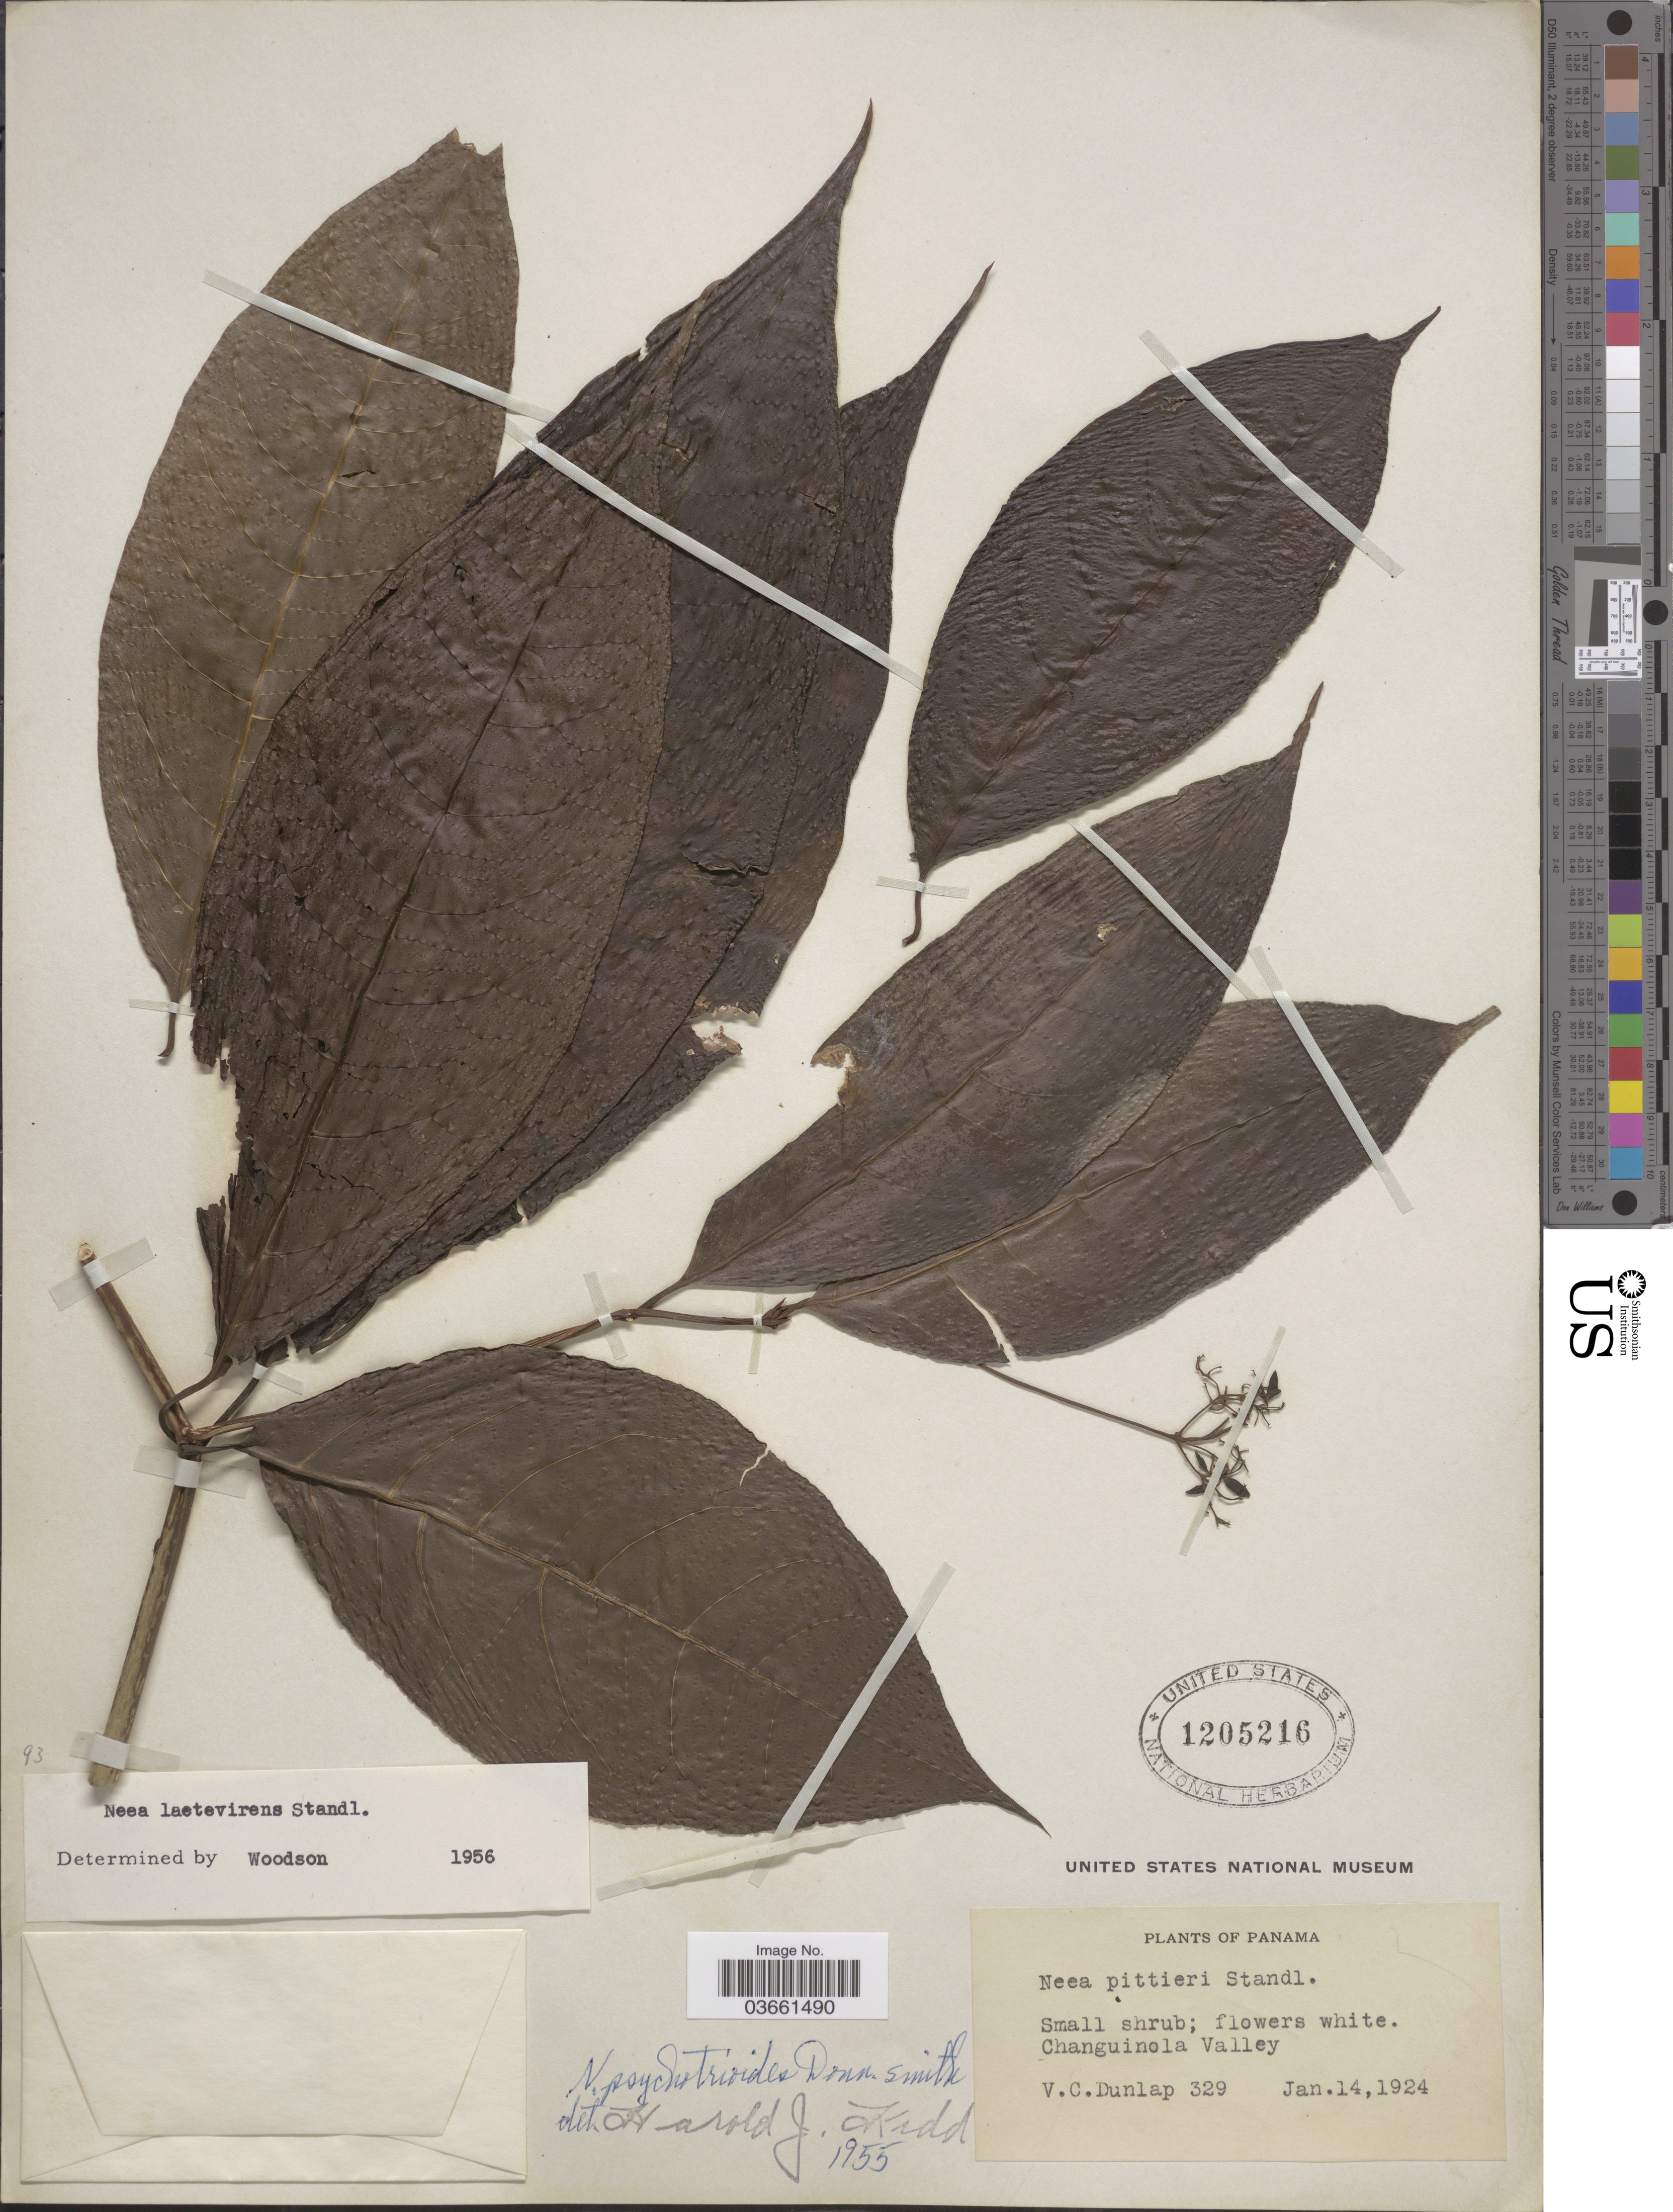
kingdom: Plantae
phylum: Tracheophyta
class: Magnoliopsida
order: Caryophyllales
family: Nyctaginaceae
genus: Neea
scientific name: Neea laetevirens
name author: Standl.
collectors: V. C. Dunlap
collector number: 329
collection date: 1924-01-14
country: Panama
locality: Changuinola Valley.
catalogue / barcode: US 1205216